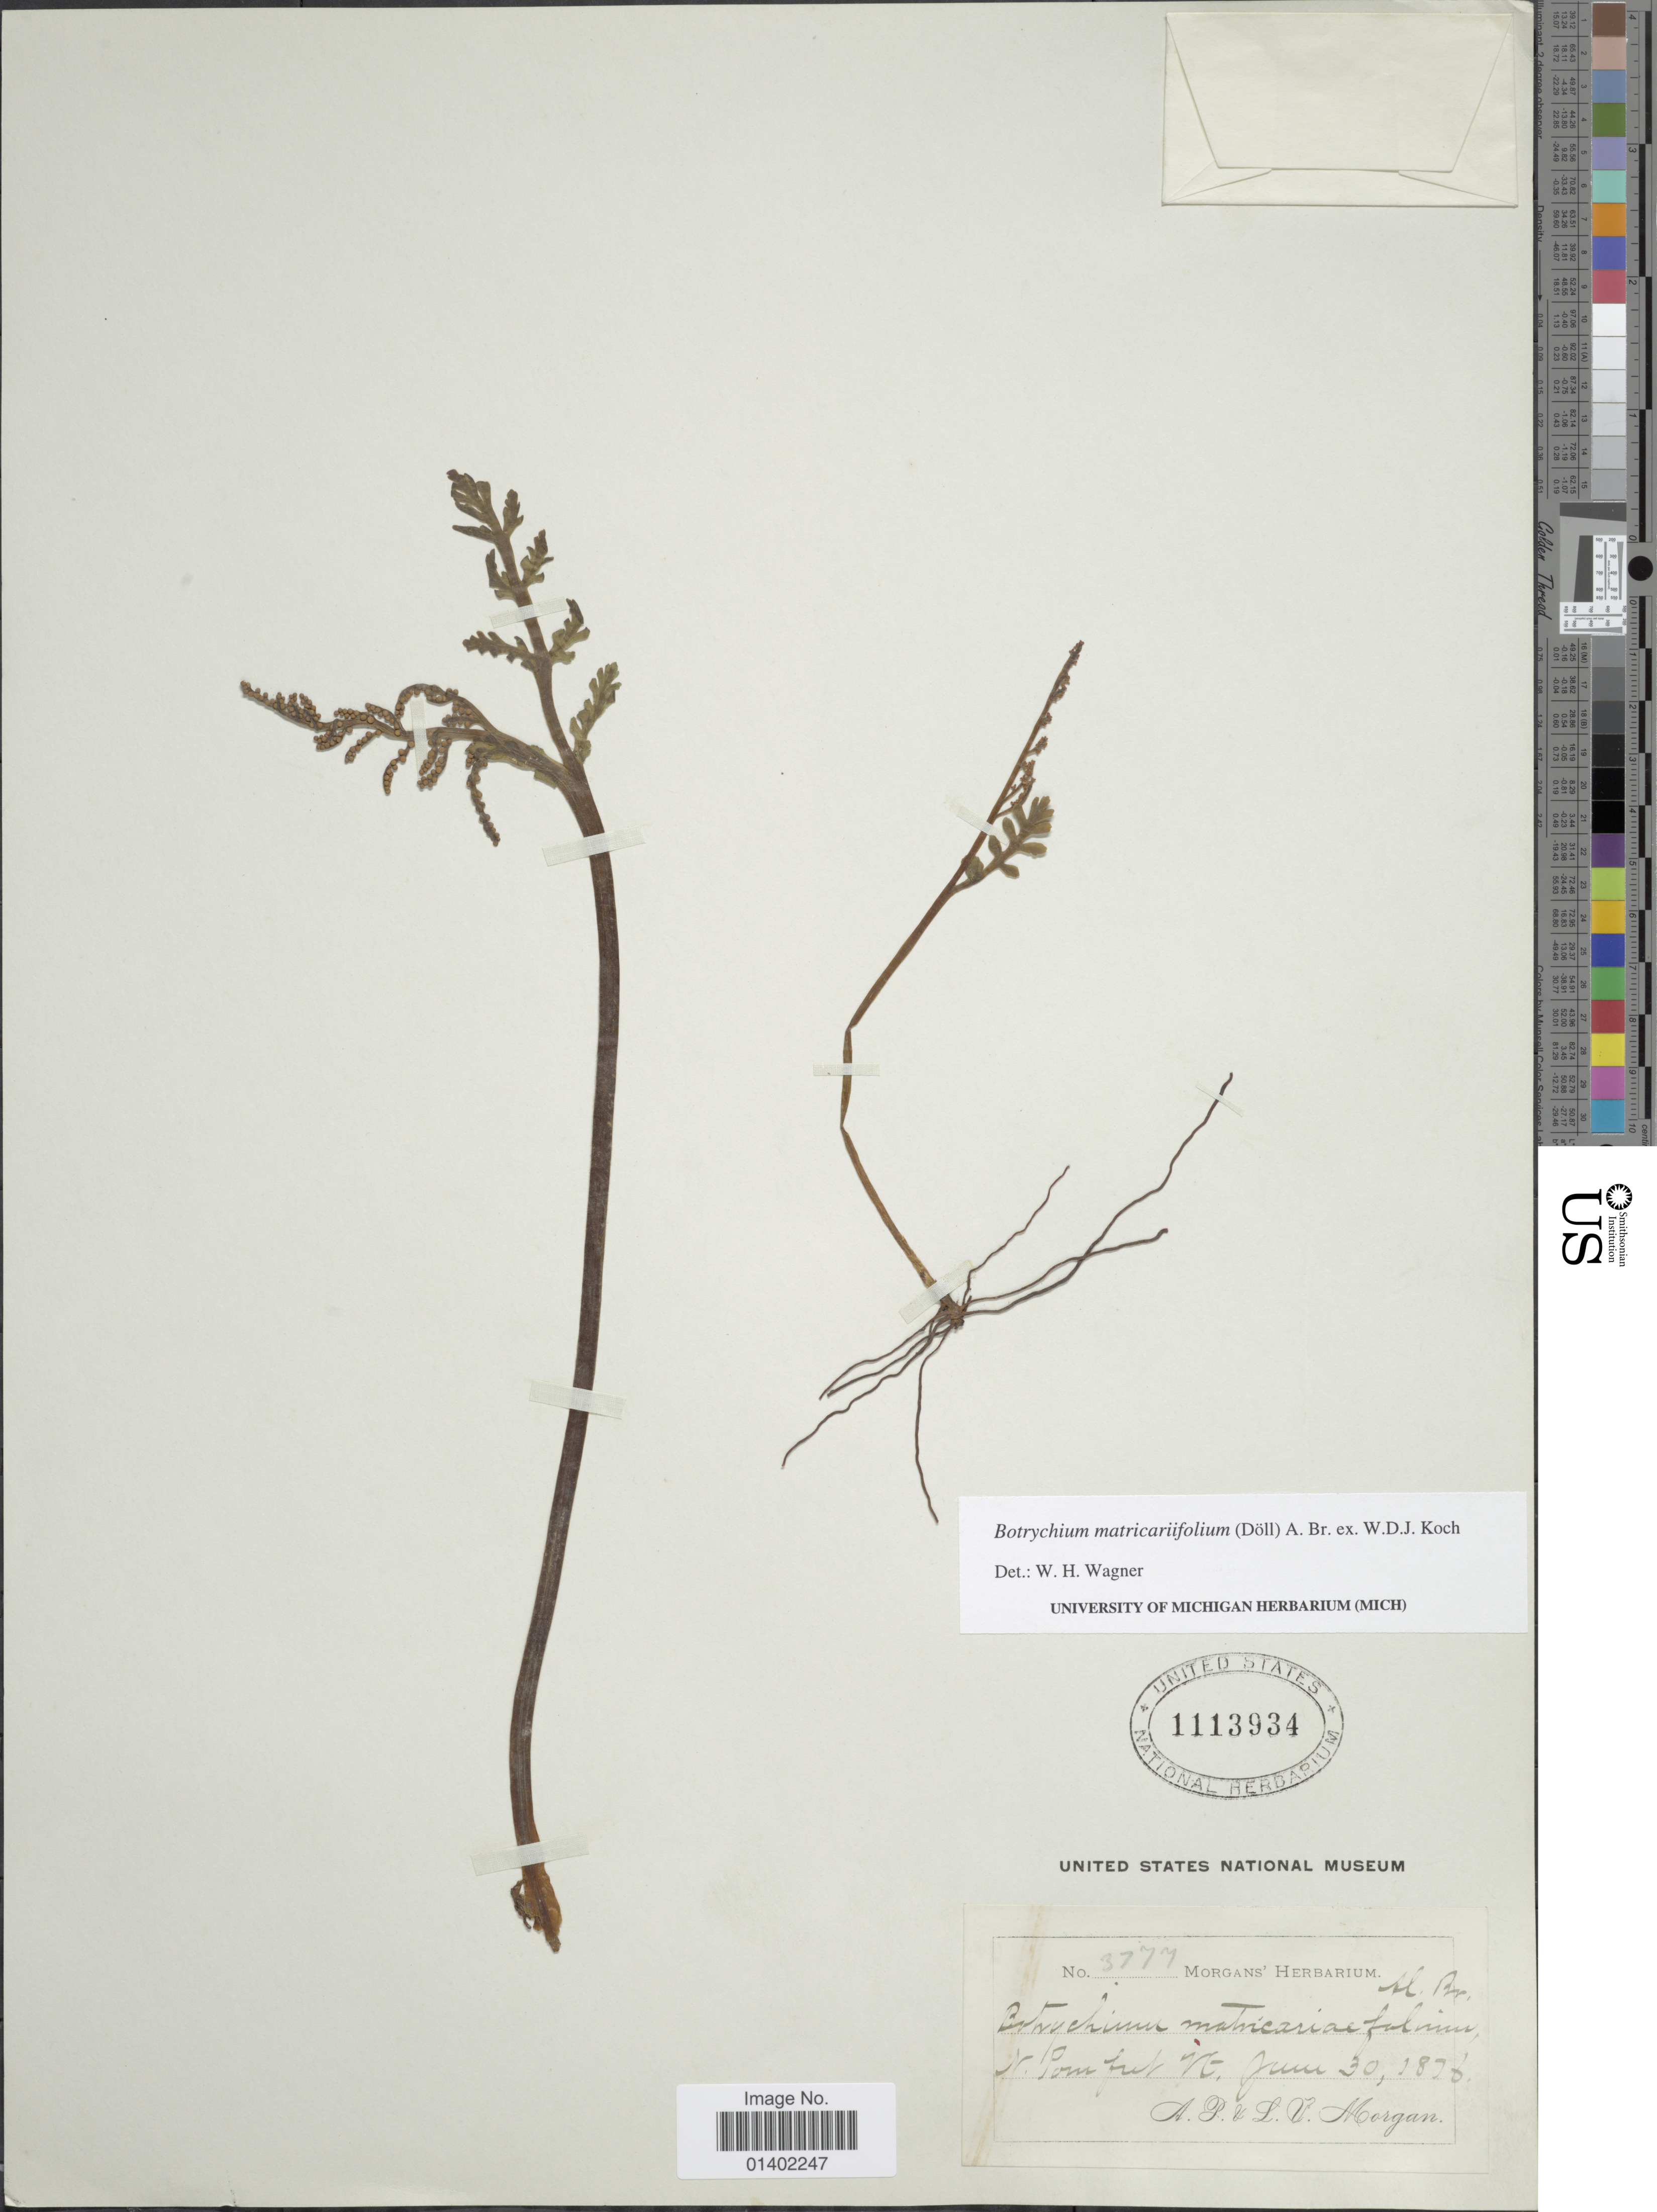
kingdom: Plantae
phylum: Tracheophyta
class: Polypodiopsida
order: Ophioglossales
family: Ophioglossaceae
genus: Botrychium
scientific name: Botrychium matricariifolium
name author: (A. Braun ex Dowell) A. Braun ex Koch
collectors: A. Morgan & L. Morgan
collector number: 3777 *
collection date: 1876-06-30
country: United States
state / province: Vermont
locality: N. Pomfret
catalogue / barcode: US 1113934